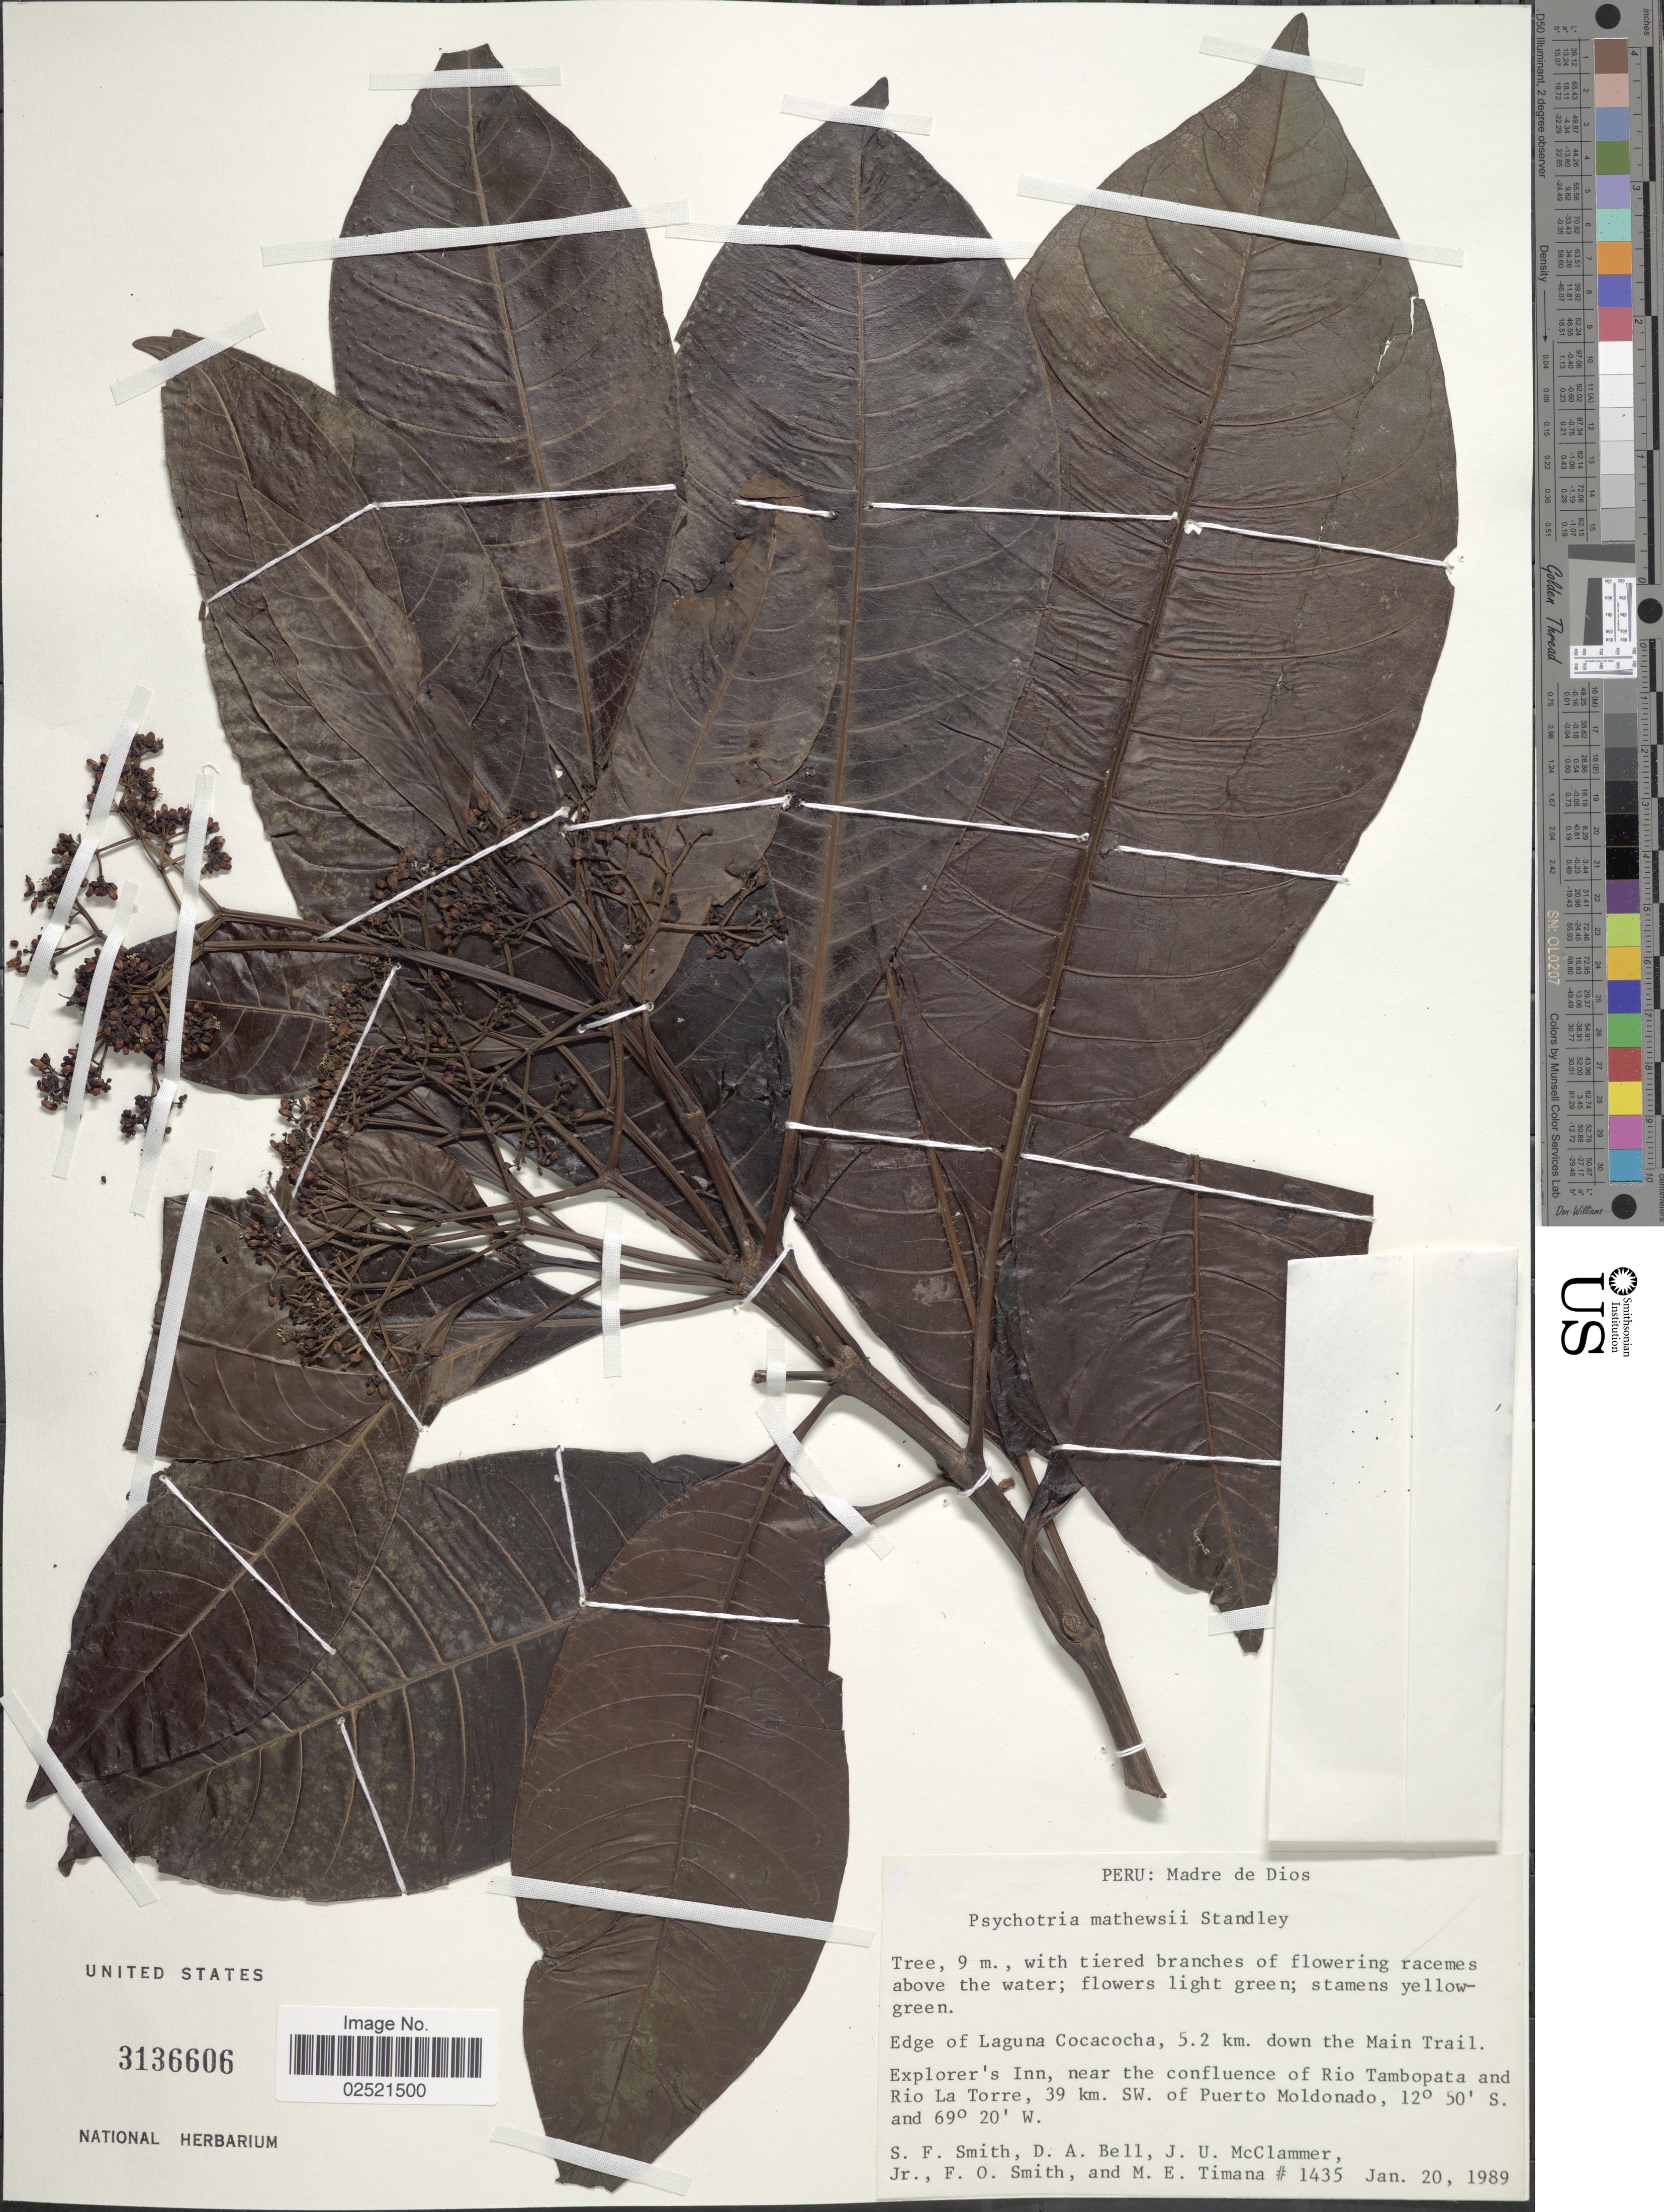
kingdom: Plantae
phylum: Tracheophyta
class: Magnoliopsida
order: Gentianales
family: Rubiaceae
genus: Psychotria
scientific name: Psychotria mathewsii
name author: Standl.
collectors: S.F. Smith, D. A. Bell, J. McClammer Jr. & F. Smith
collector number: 1435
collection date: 1989-01-20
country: Peru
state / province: Madre de Dios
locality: Edge of Laguna Cocacocha, 5.2 km. down the Main Trail, Explorer's Inn, near the confluence of Rio Tambopata and Rio La Torre, 39 km. SW. of Puerto Moldonado.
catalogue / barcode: US 3136606